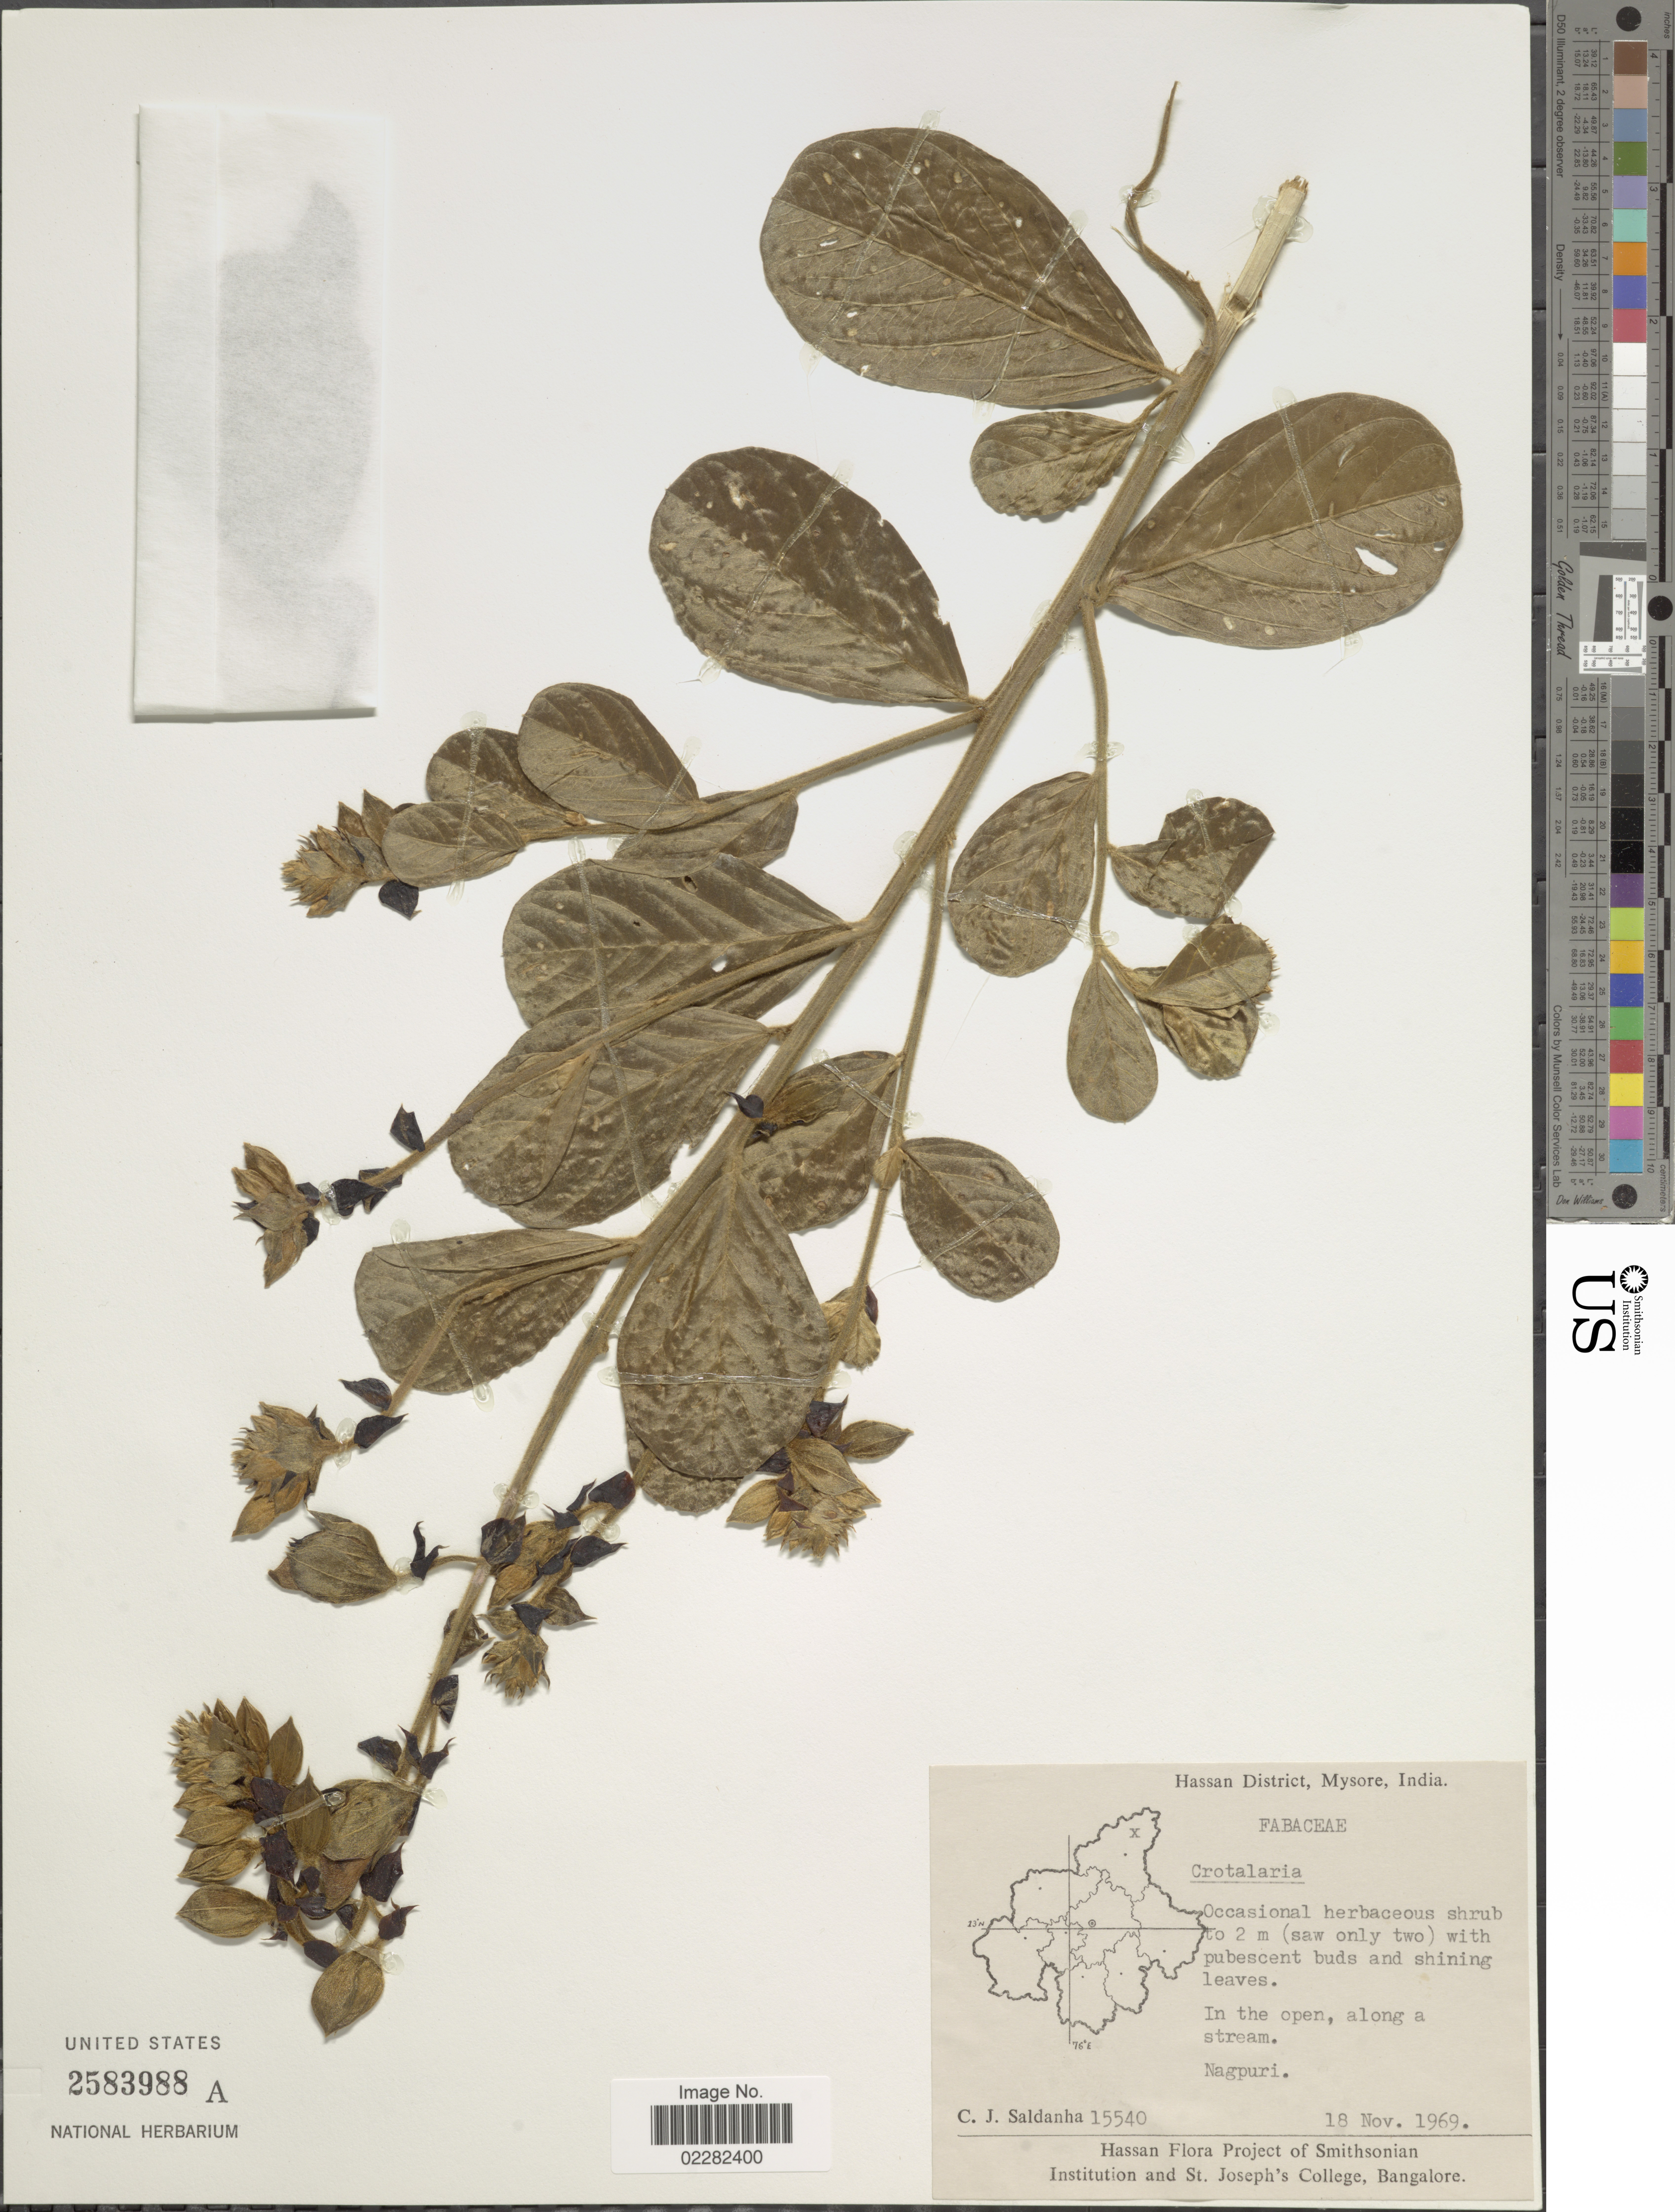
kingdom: Plantae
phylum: Tracheophyta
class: Magnoliopsida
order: Fabales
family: Fabaceae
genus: Crotalaria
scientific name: Crotalaria sp.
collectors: C. J. Saldanha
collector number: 15540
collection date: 1969-11-18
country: India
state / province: Karnataka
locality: Hassan District, Mysore, Nagpuri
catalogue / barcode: US 2583988A